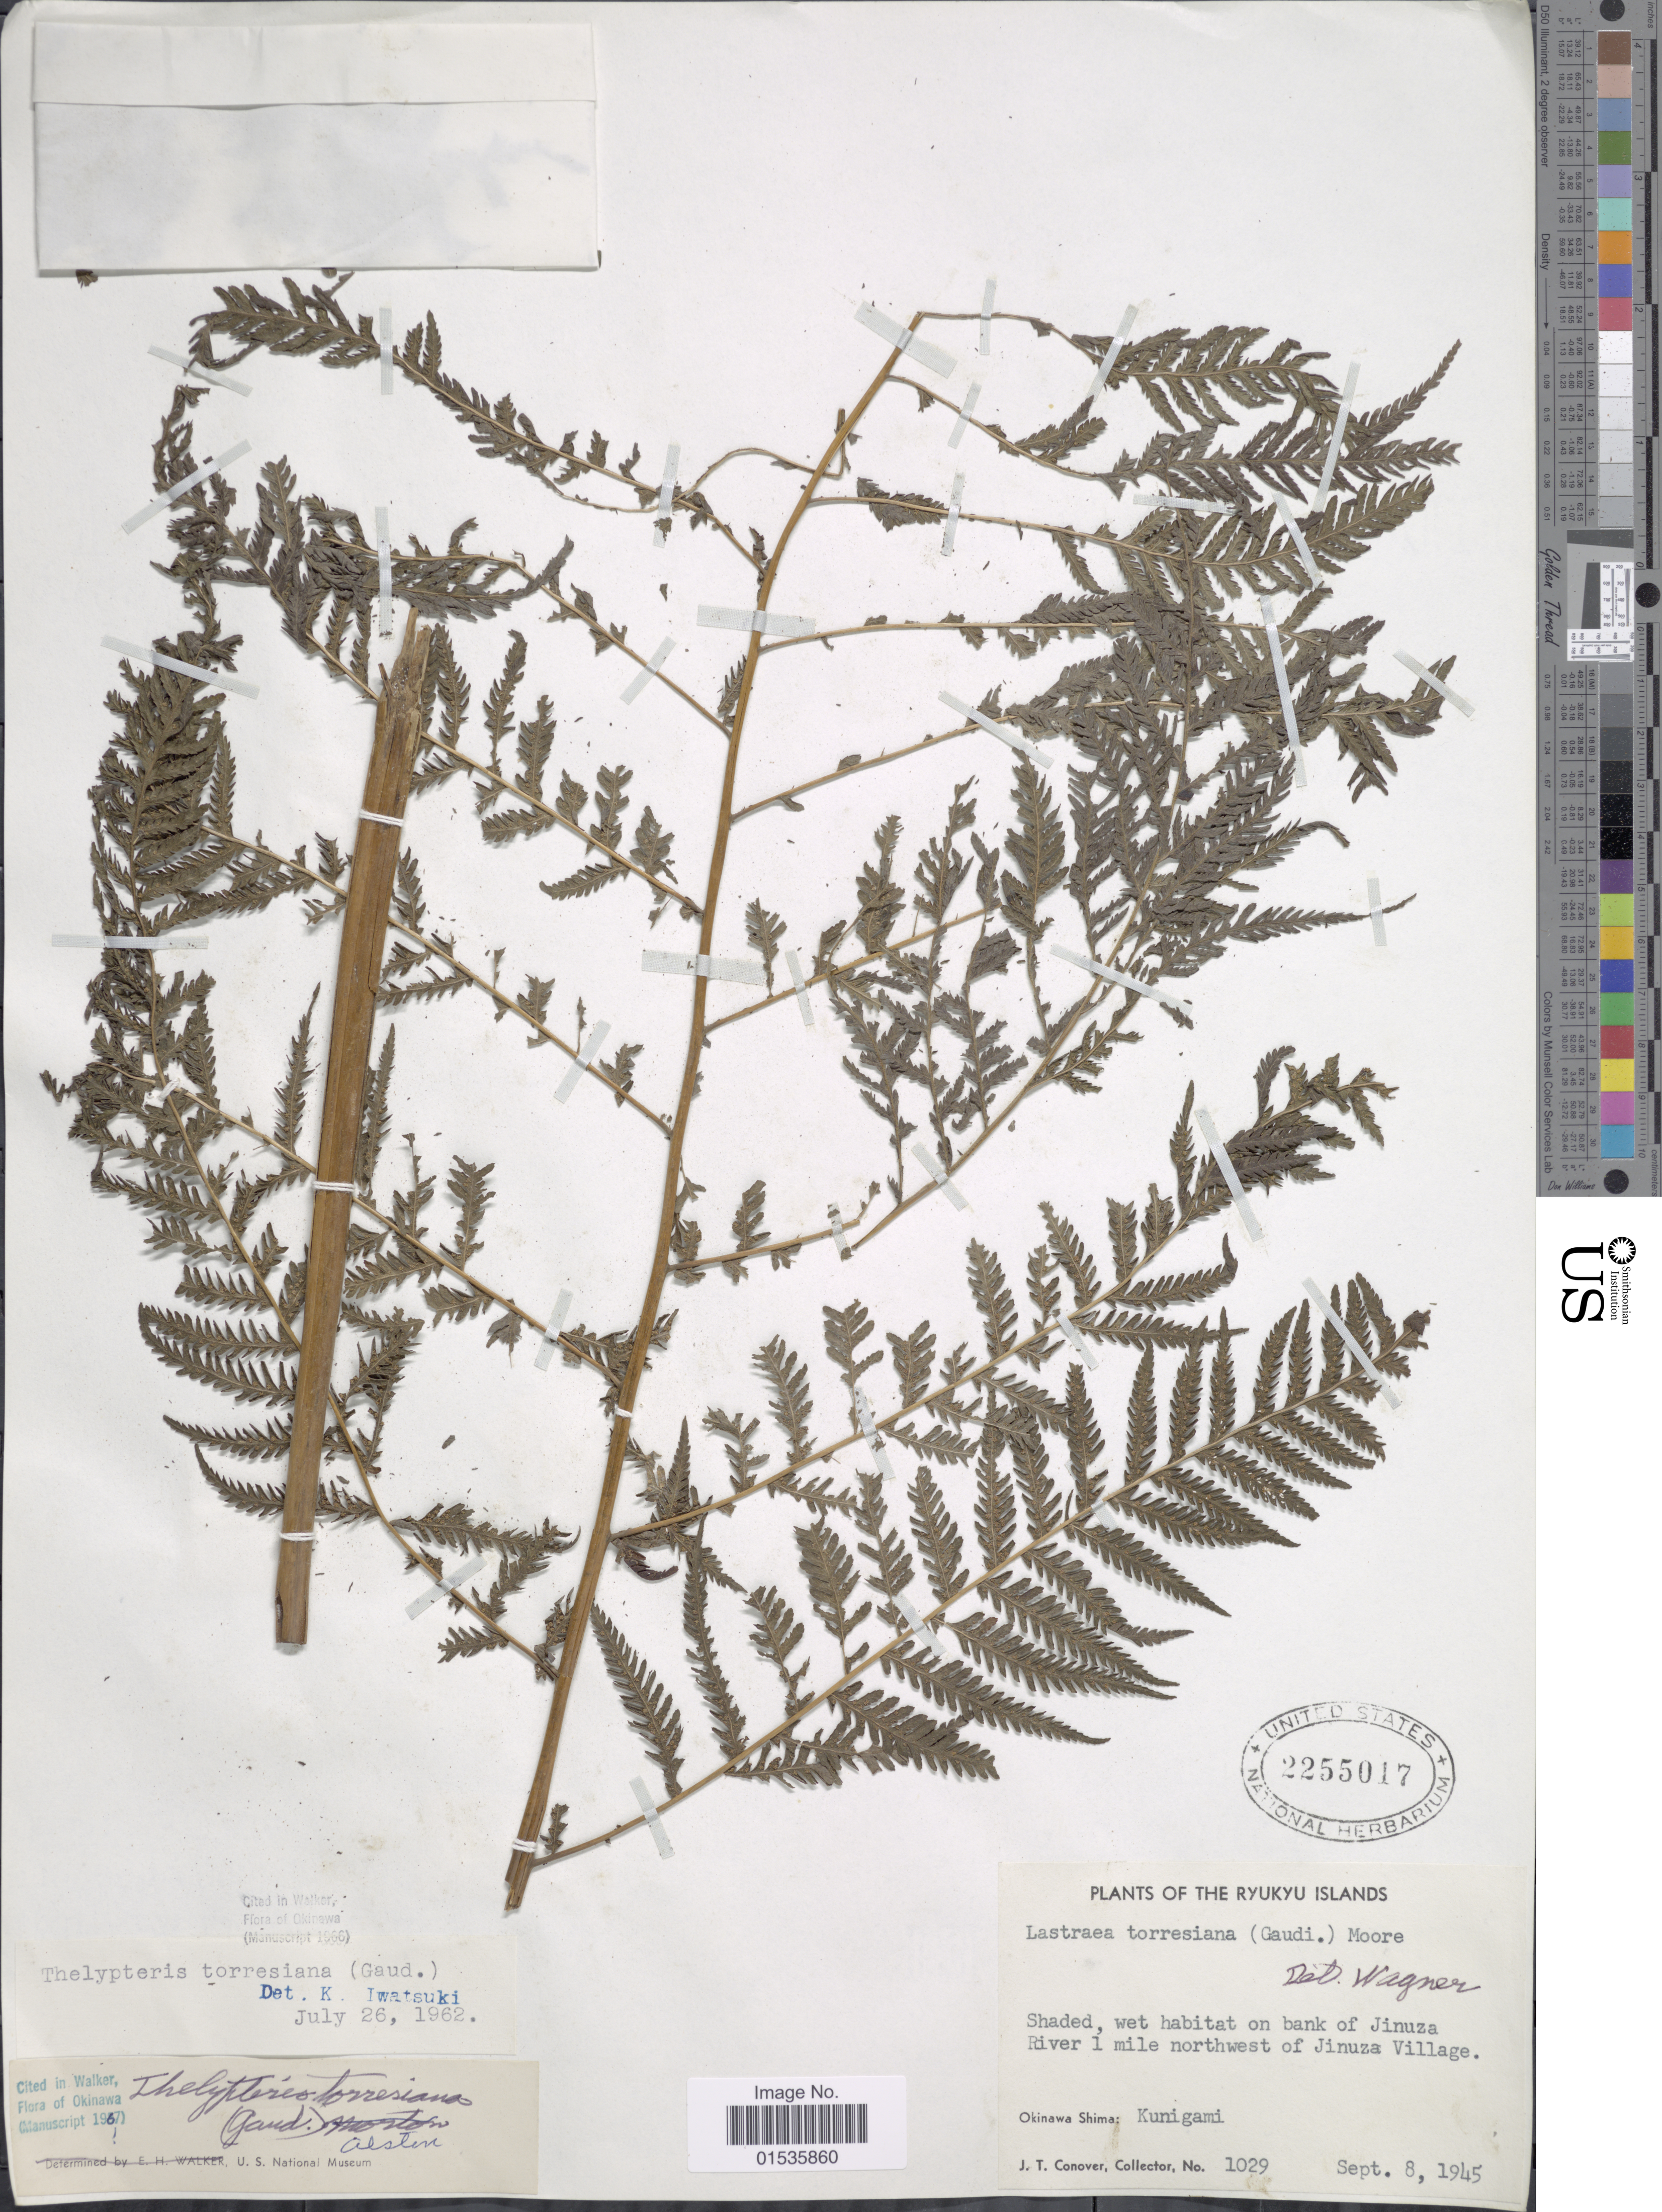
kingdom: Plantae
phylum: Tracheophyta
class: Polypodiopsida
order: Polypodiales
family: Thelypteridaceae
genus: Macrothelypteris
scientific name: Macrothelypteris torresiana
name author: (Gaudich.) Ching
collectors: J. T. Conover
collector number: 1029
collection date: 1945-09-08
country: Japan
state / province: Okinawa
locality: Ryukyu Islands. on bank of Jinuza River 1 mile northwest of Jenuza Village.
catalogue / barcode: US 2255017